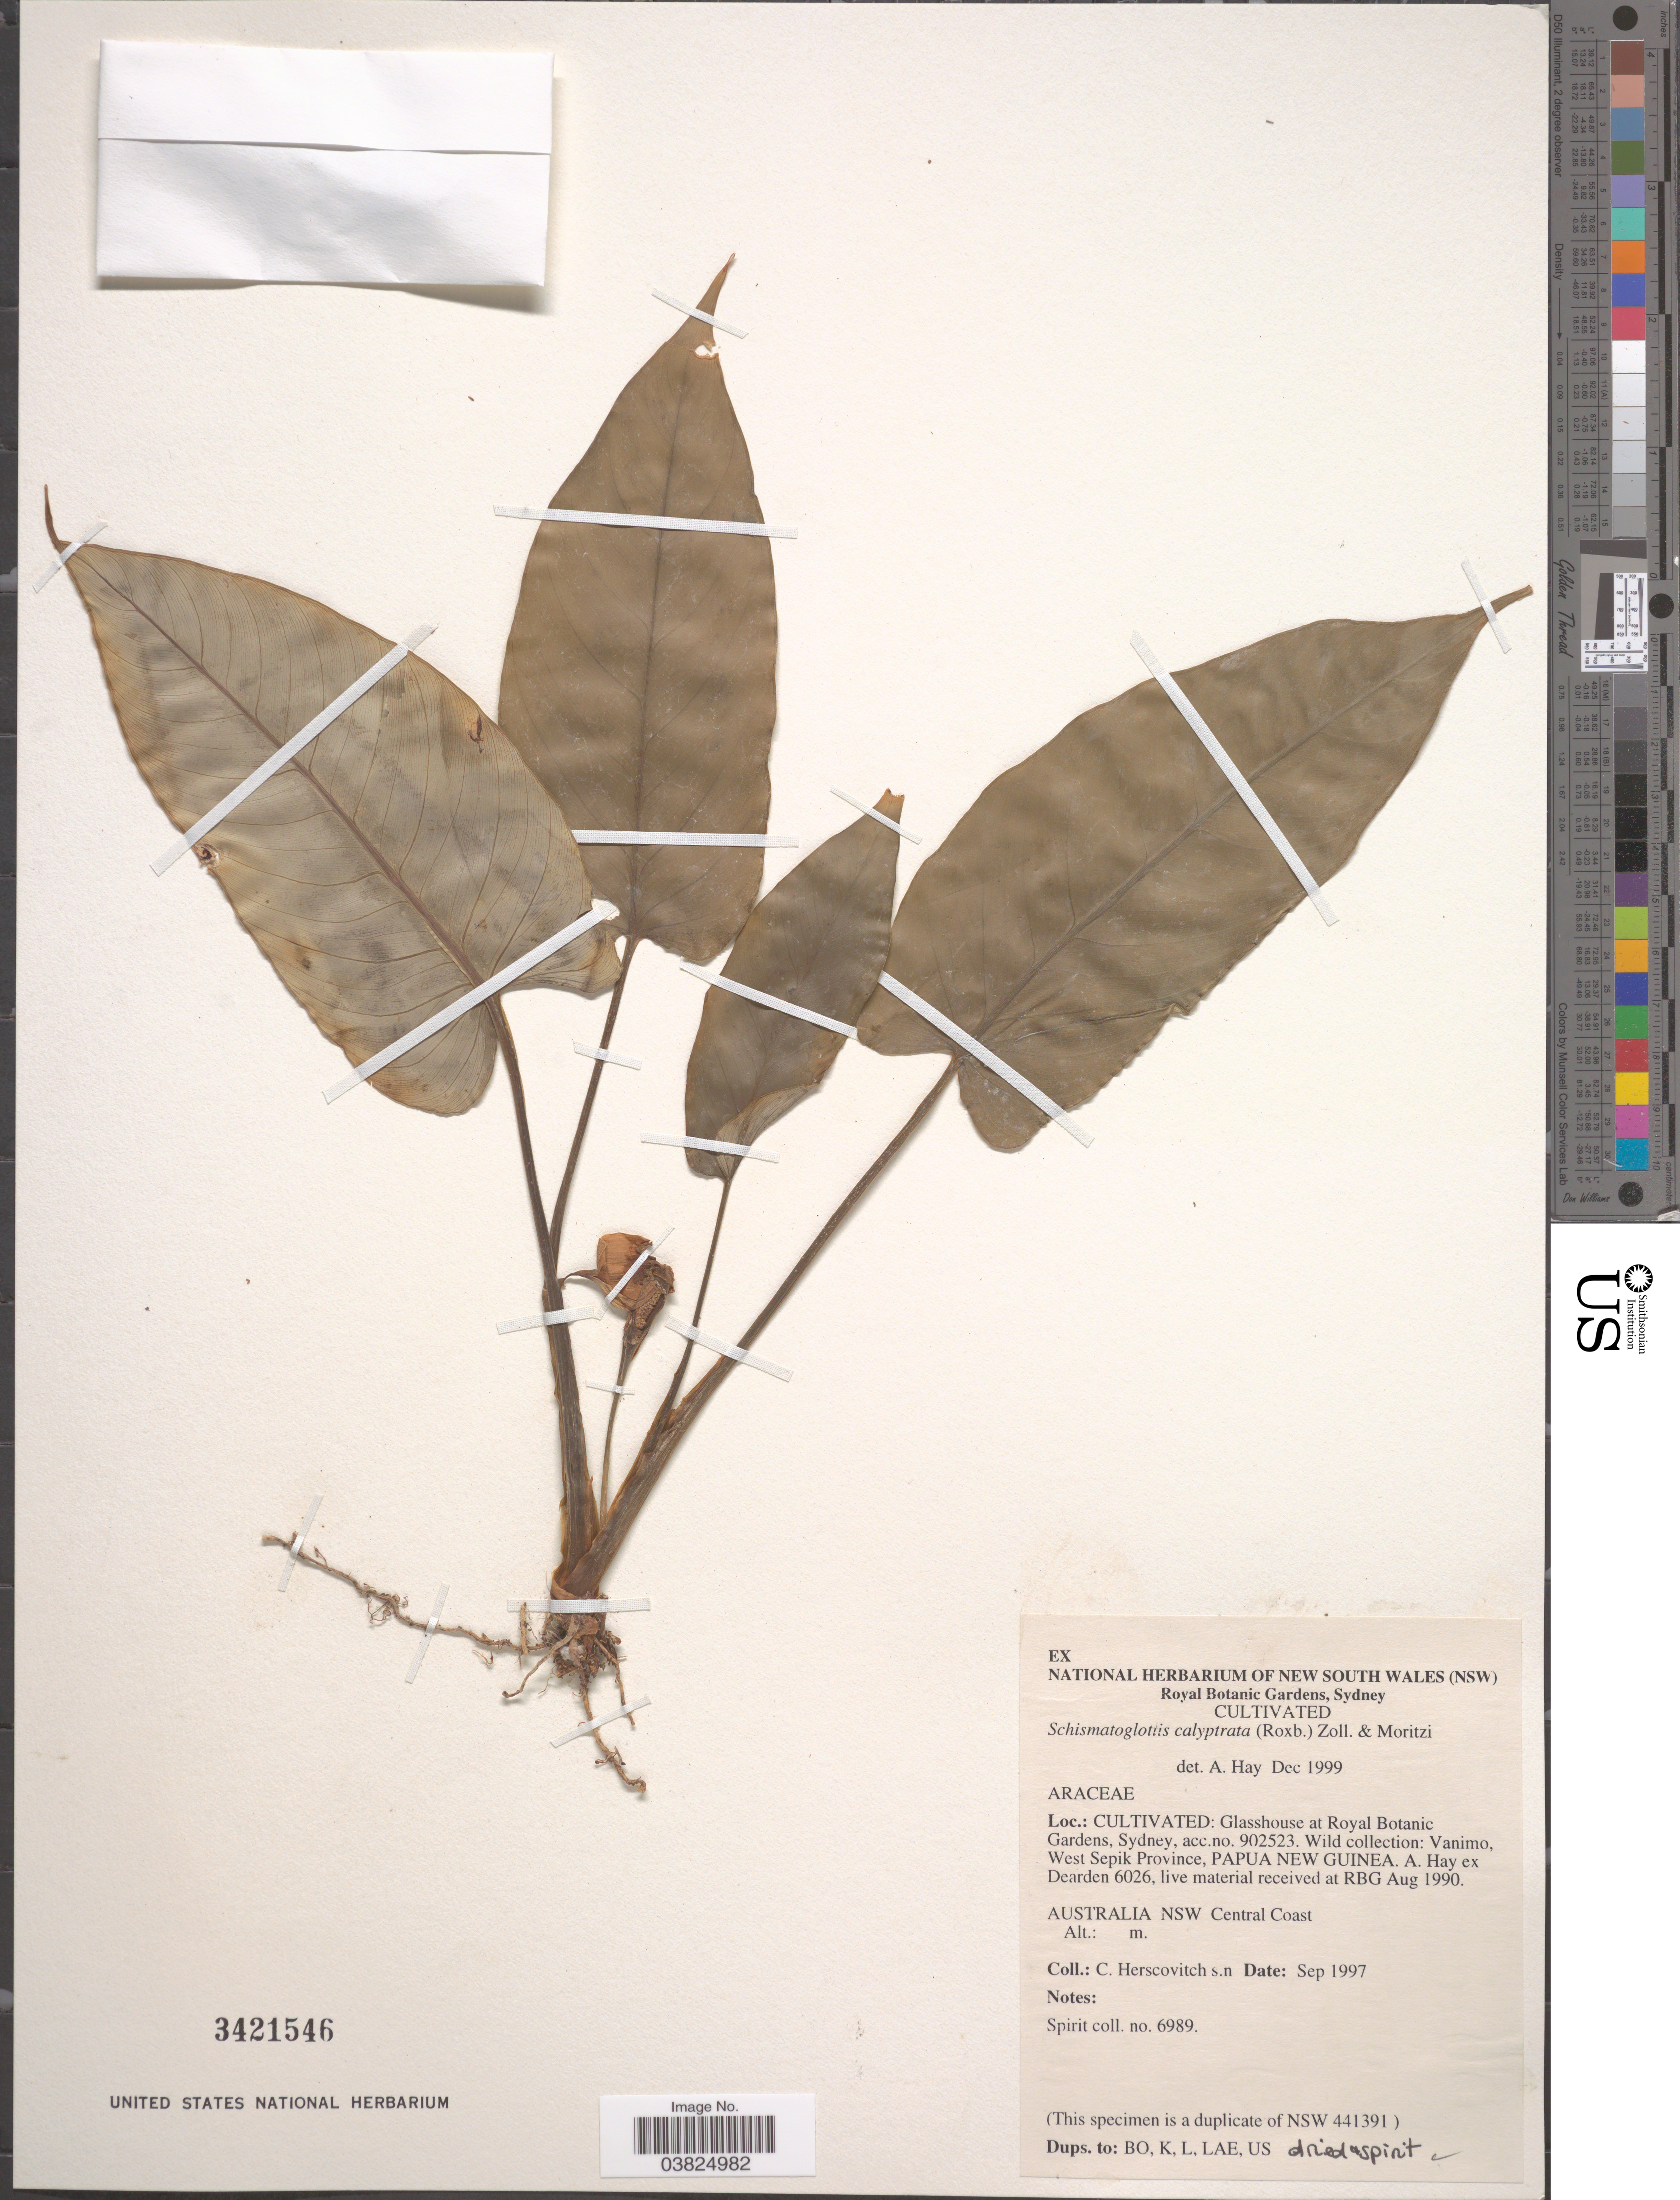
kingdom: Plantae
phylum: Tracheophyta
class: Liliopsida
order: Alismatales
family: Araceae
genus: Schismatoglottis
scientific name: Schismatoglottis calyptrata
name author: Zoll. & Moritzi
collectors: C. Herscovitch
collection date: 1997-09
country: Australia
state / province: New South Wales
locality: Glasshouse at Royal Botanic Gardens, Sydney. Central Coast.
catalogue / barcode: US 3421546